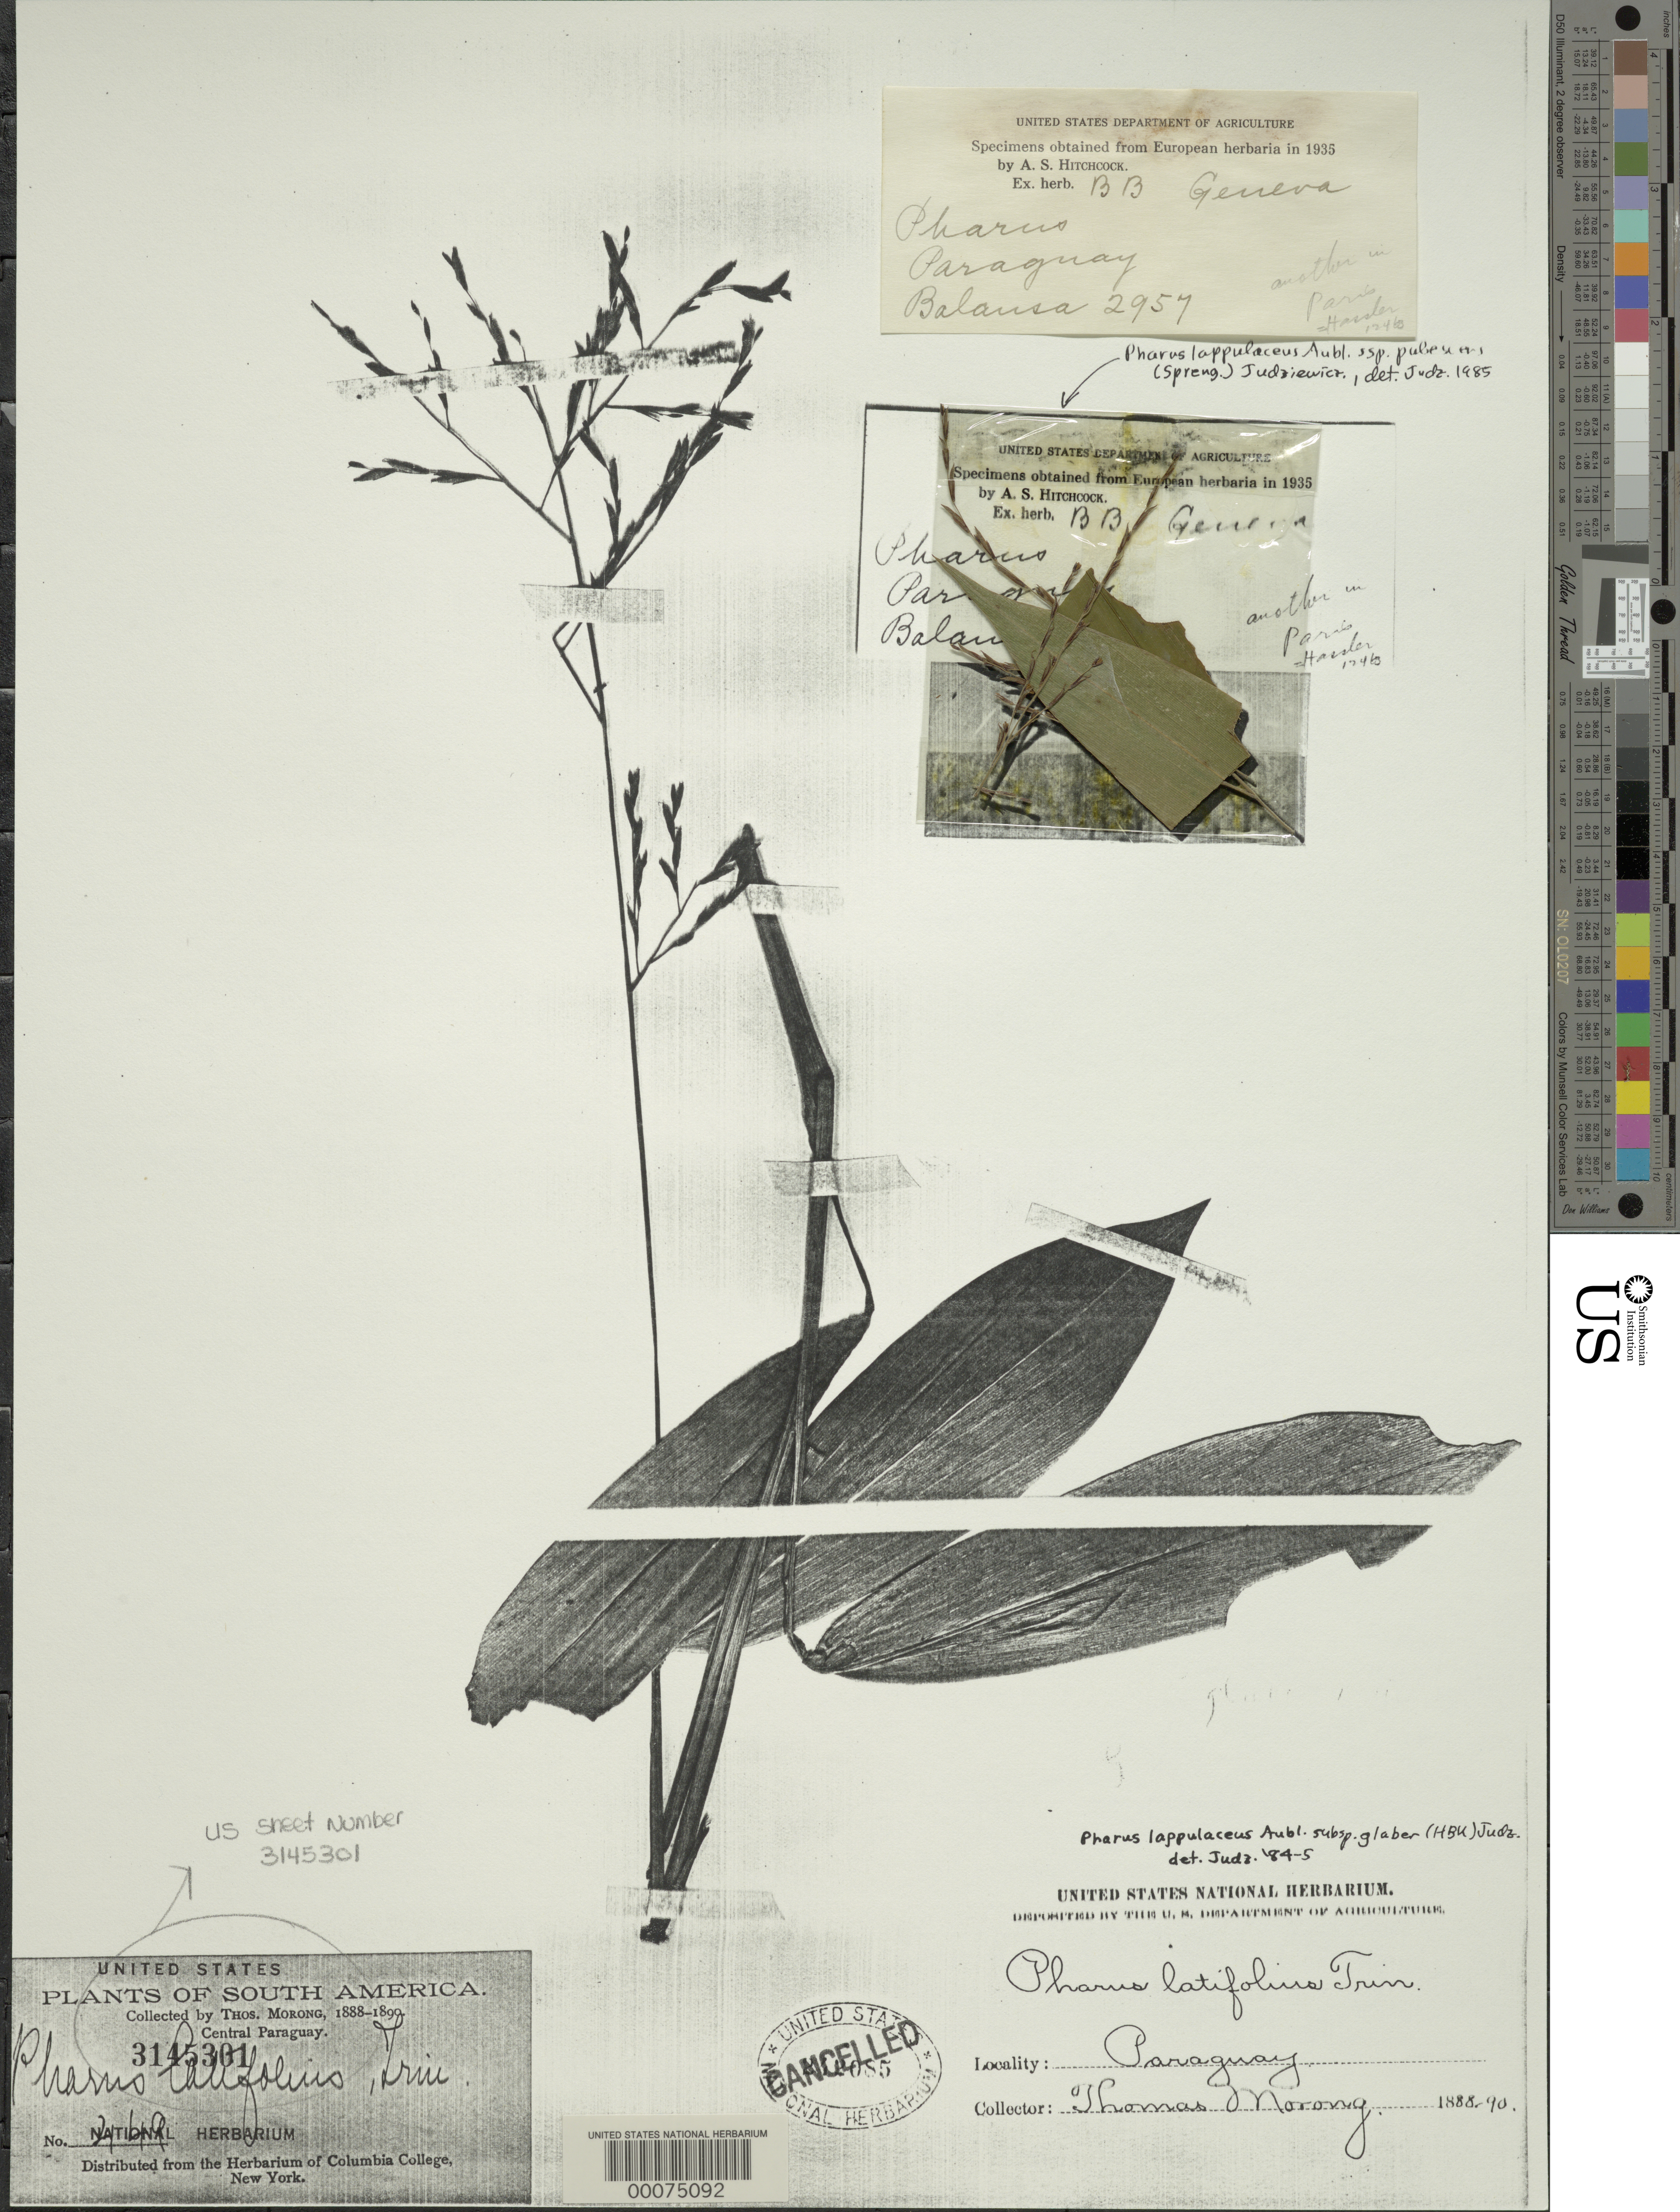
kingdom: Plantae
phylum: Tracheophyta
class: Liliopsida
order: Poales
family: Poaceae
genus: Pharus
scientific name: Pharus lappulaceus subsp. pubescens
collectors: B. Balansa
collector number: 2957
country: Paraguay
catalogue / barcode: US 3145301